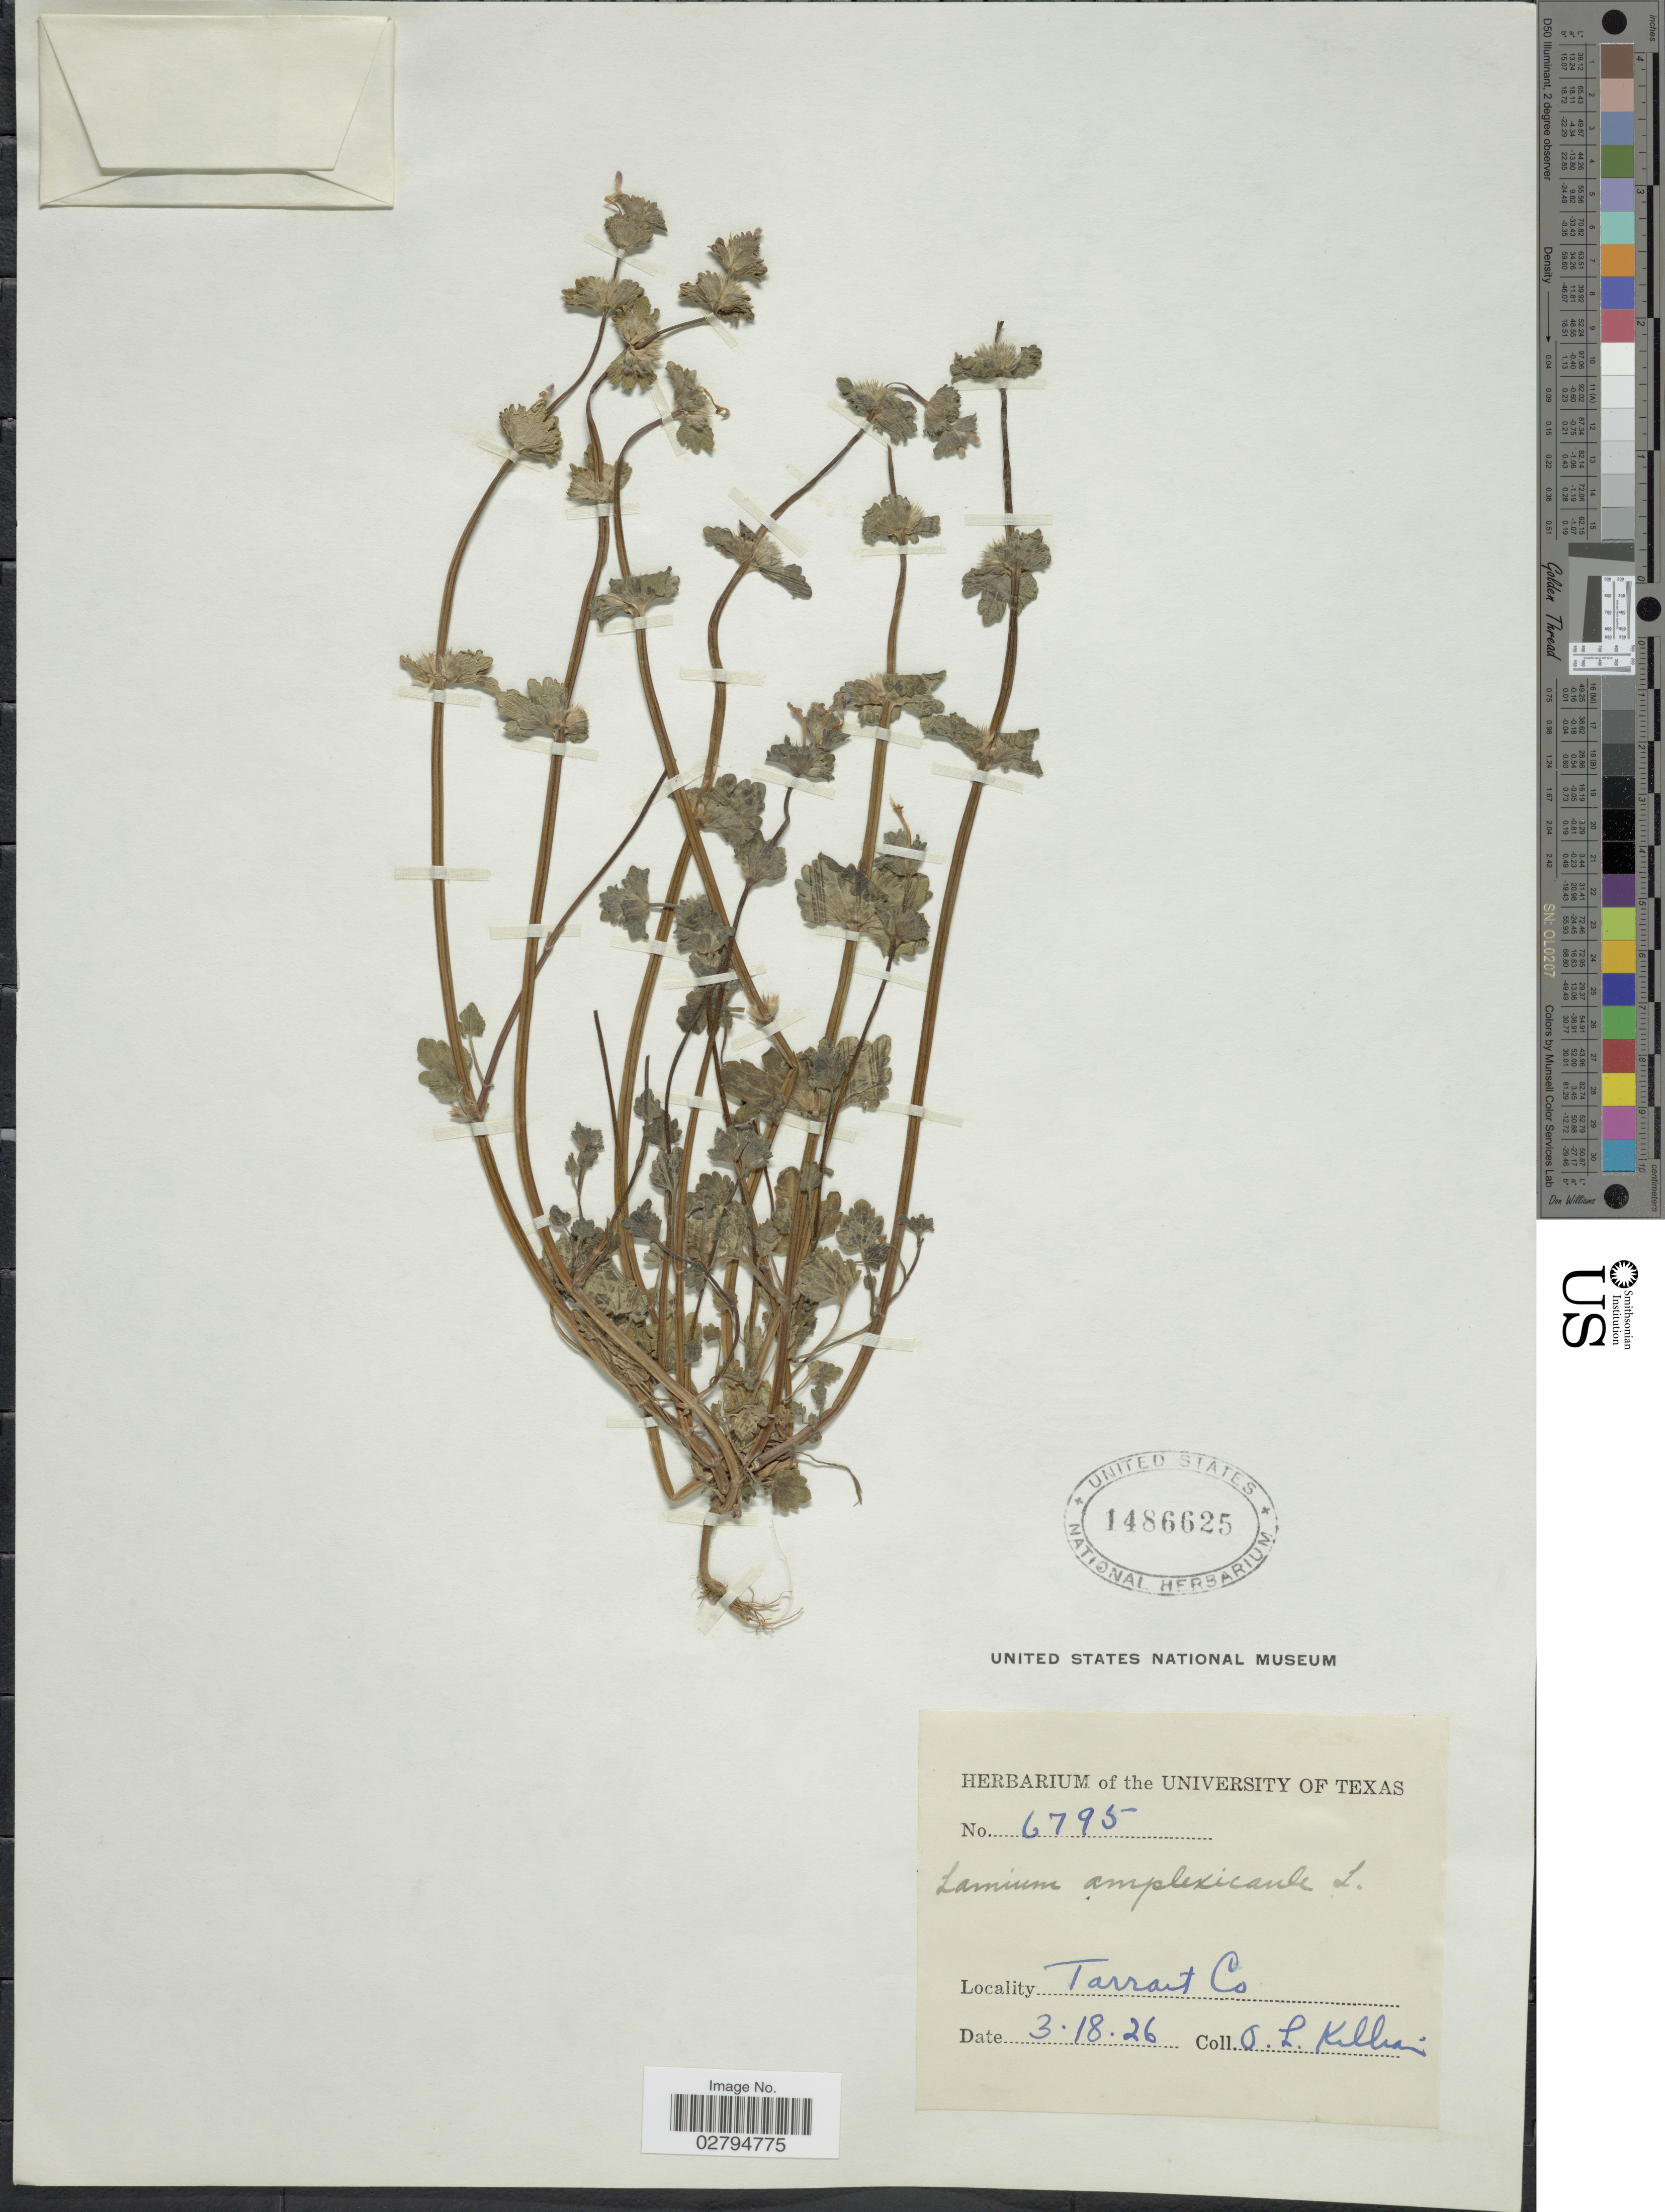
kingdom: Plantae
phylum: Tracheophyta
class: Magnoliopsida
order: Lamiales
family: Lamiaceae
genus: Lamium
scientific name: Lamium amplexicaule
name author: L.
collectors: O. Killian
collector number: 6795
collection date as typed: Transcribed d/m/y: 18/3/26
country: United States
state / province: Texas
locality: Tarrant Co.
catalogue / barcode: US 1486625